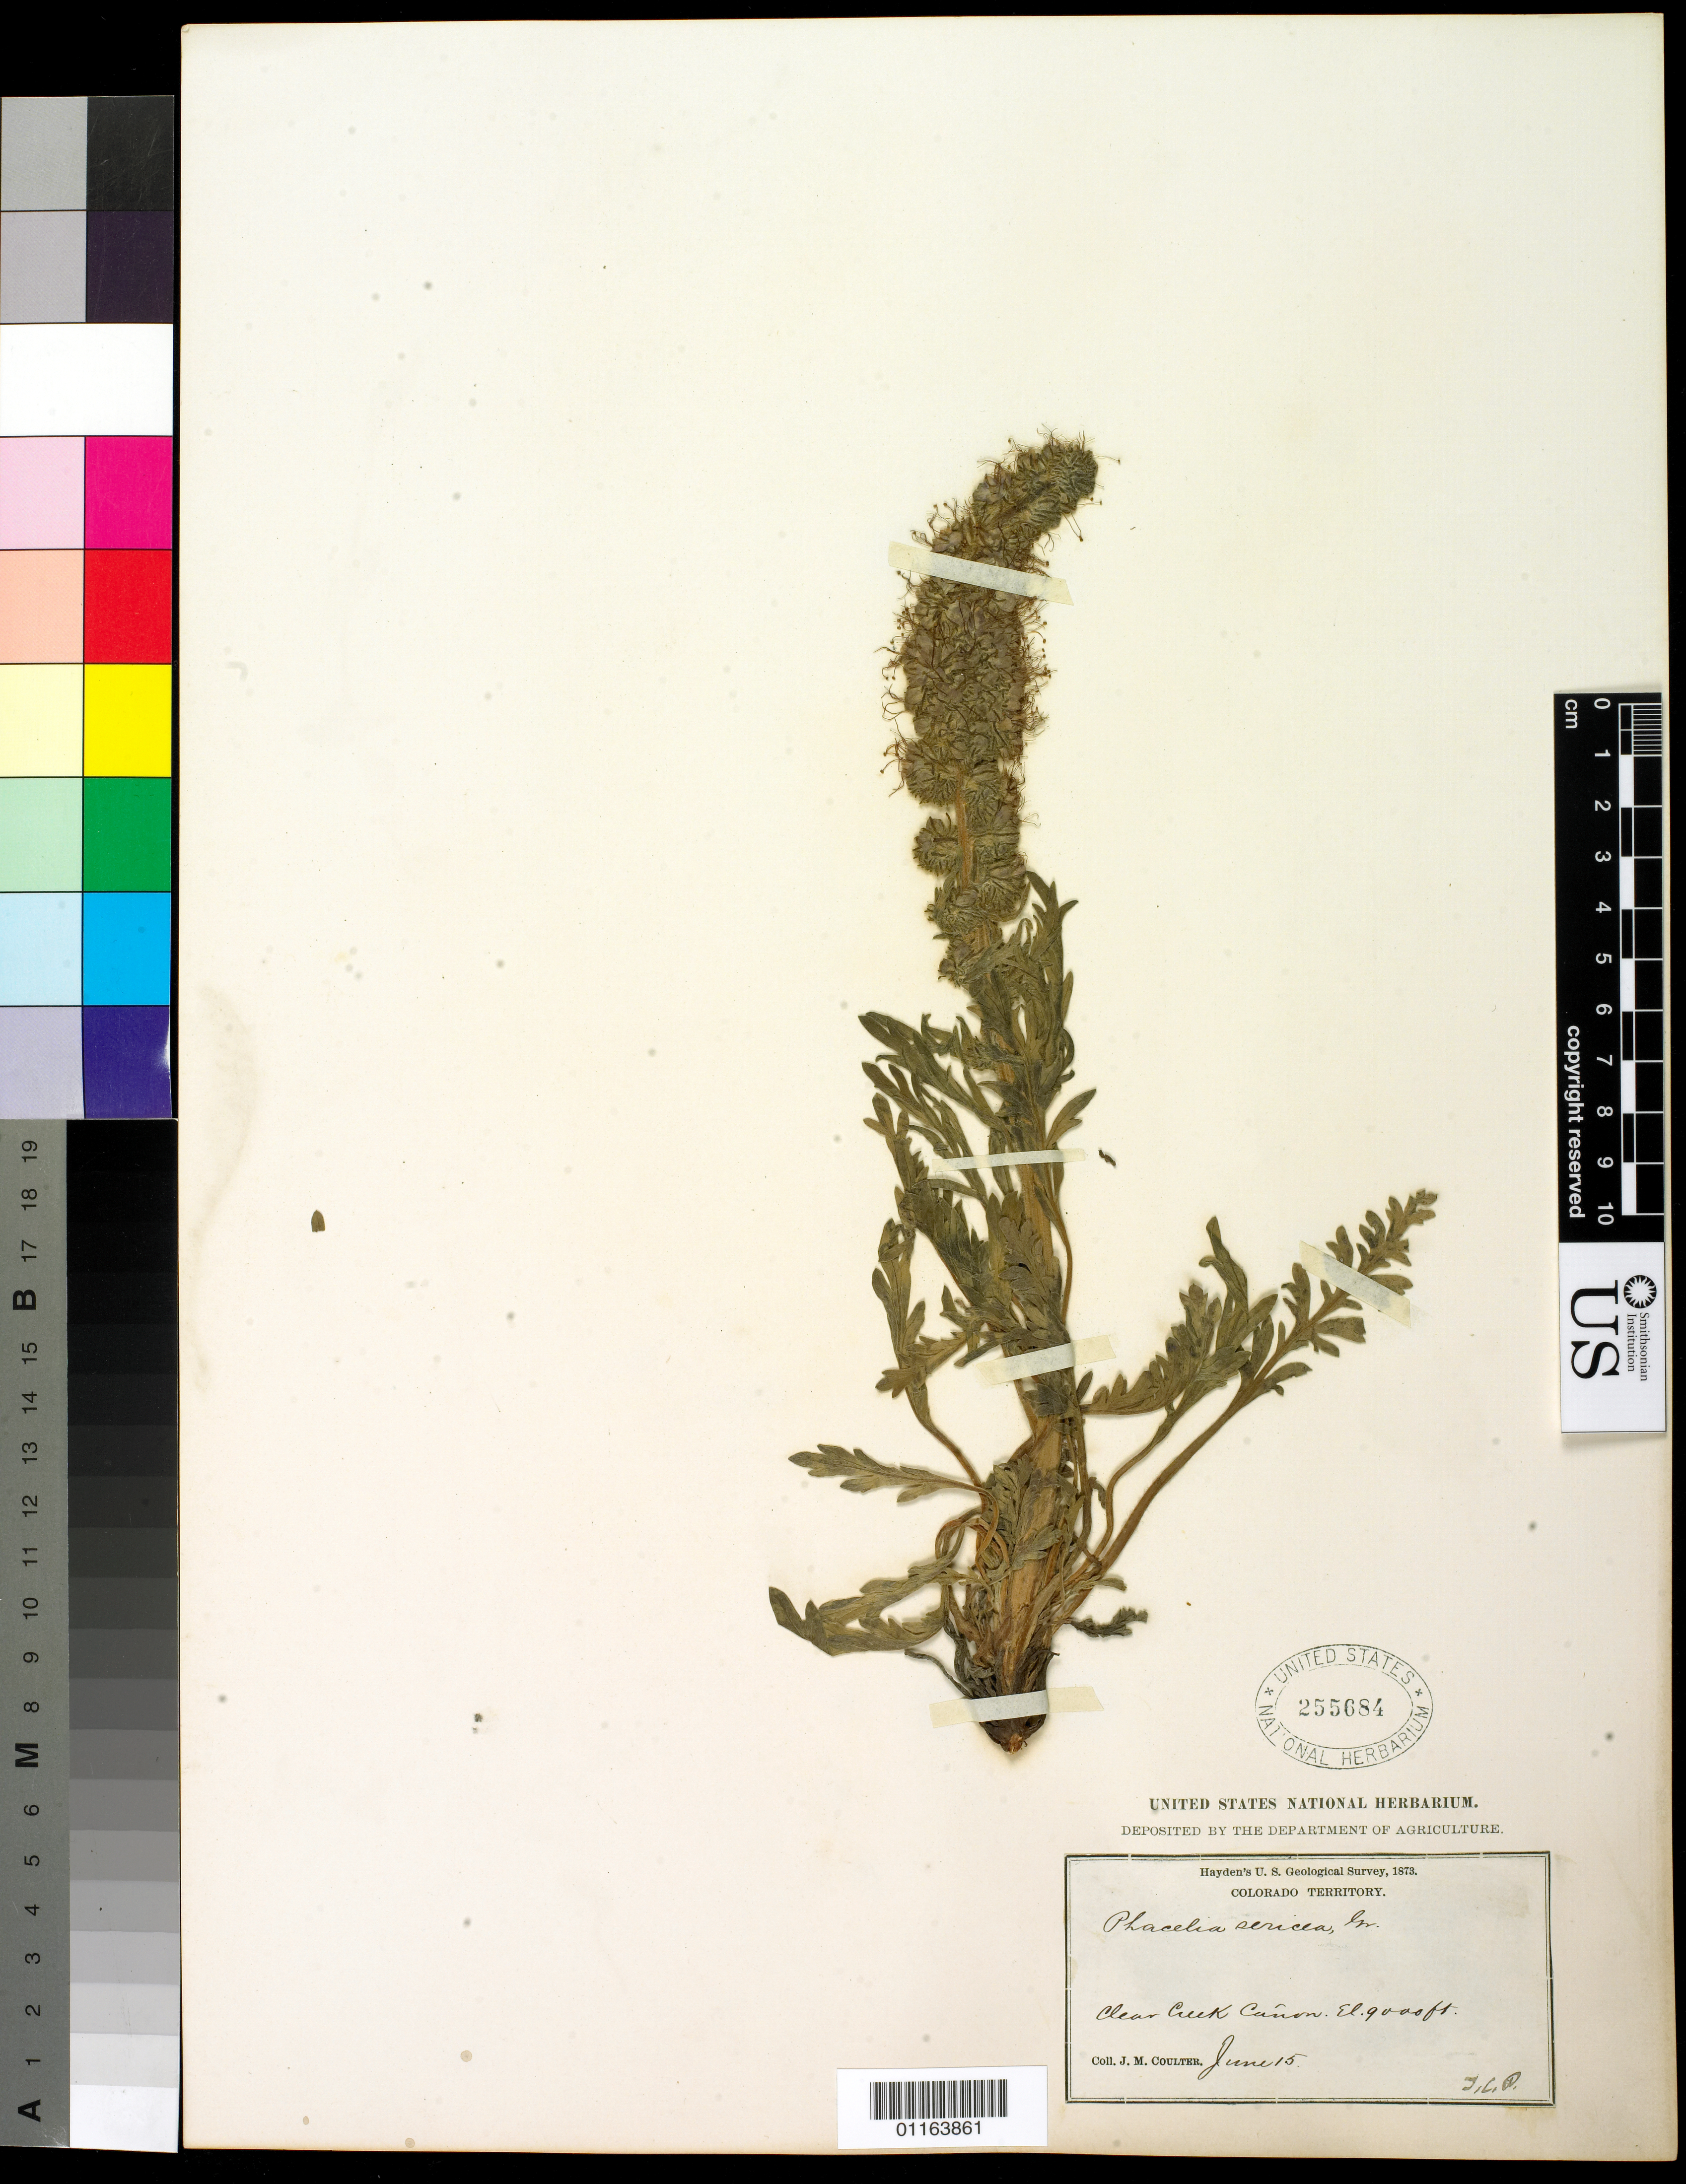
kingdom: Plantae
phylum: Tracheophyta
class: Magnoliopsida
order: Boraginales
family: Hydrophyllaceae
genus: Phacelia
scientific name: Phacelia sericea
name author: (Graham) A. Gray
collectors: J. M. Coulter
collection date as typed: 15 Jun 1873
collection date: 1873-06-15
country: United States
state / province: Colorado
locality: Clear Creek Canyon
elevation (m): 2743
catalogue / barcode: US 255684